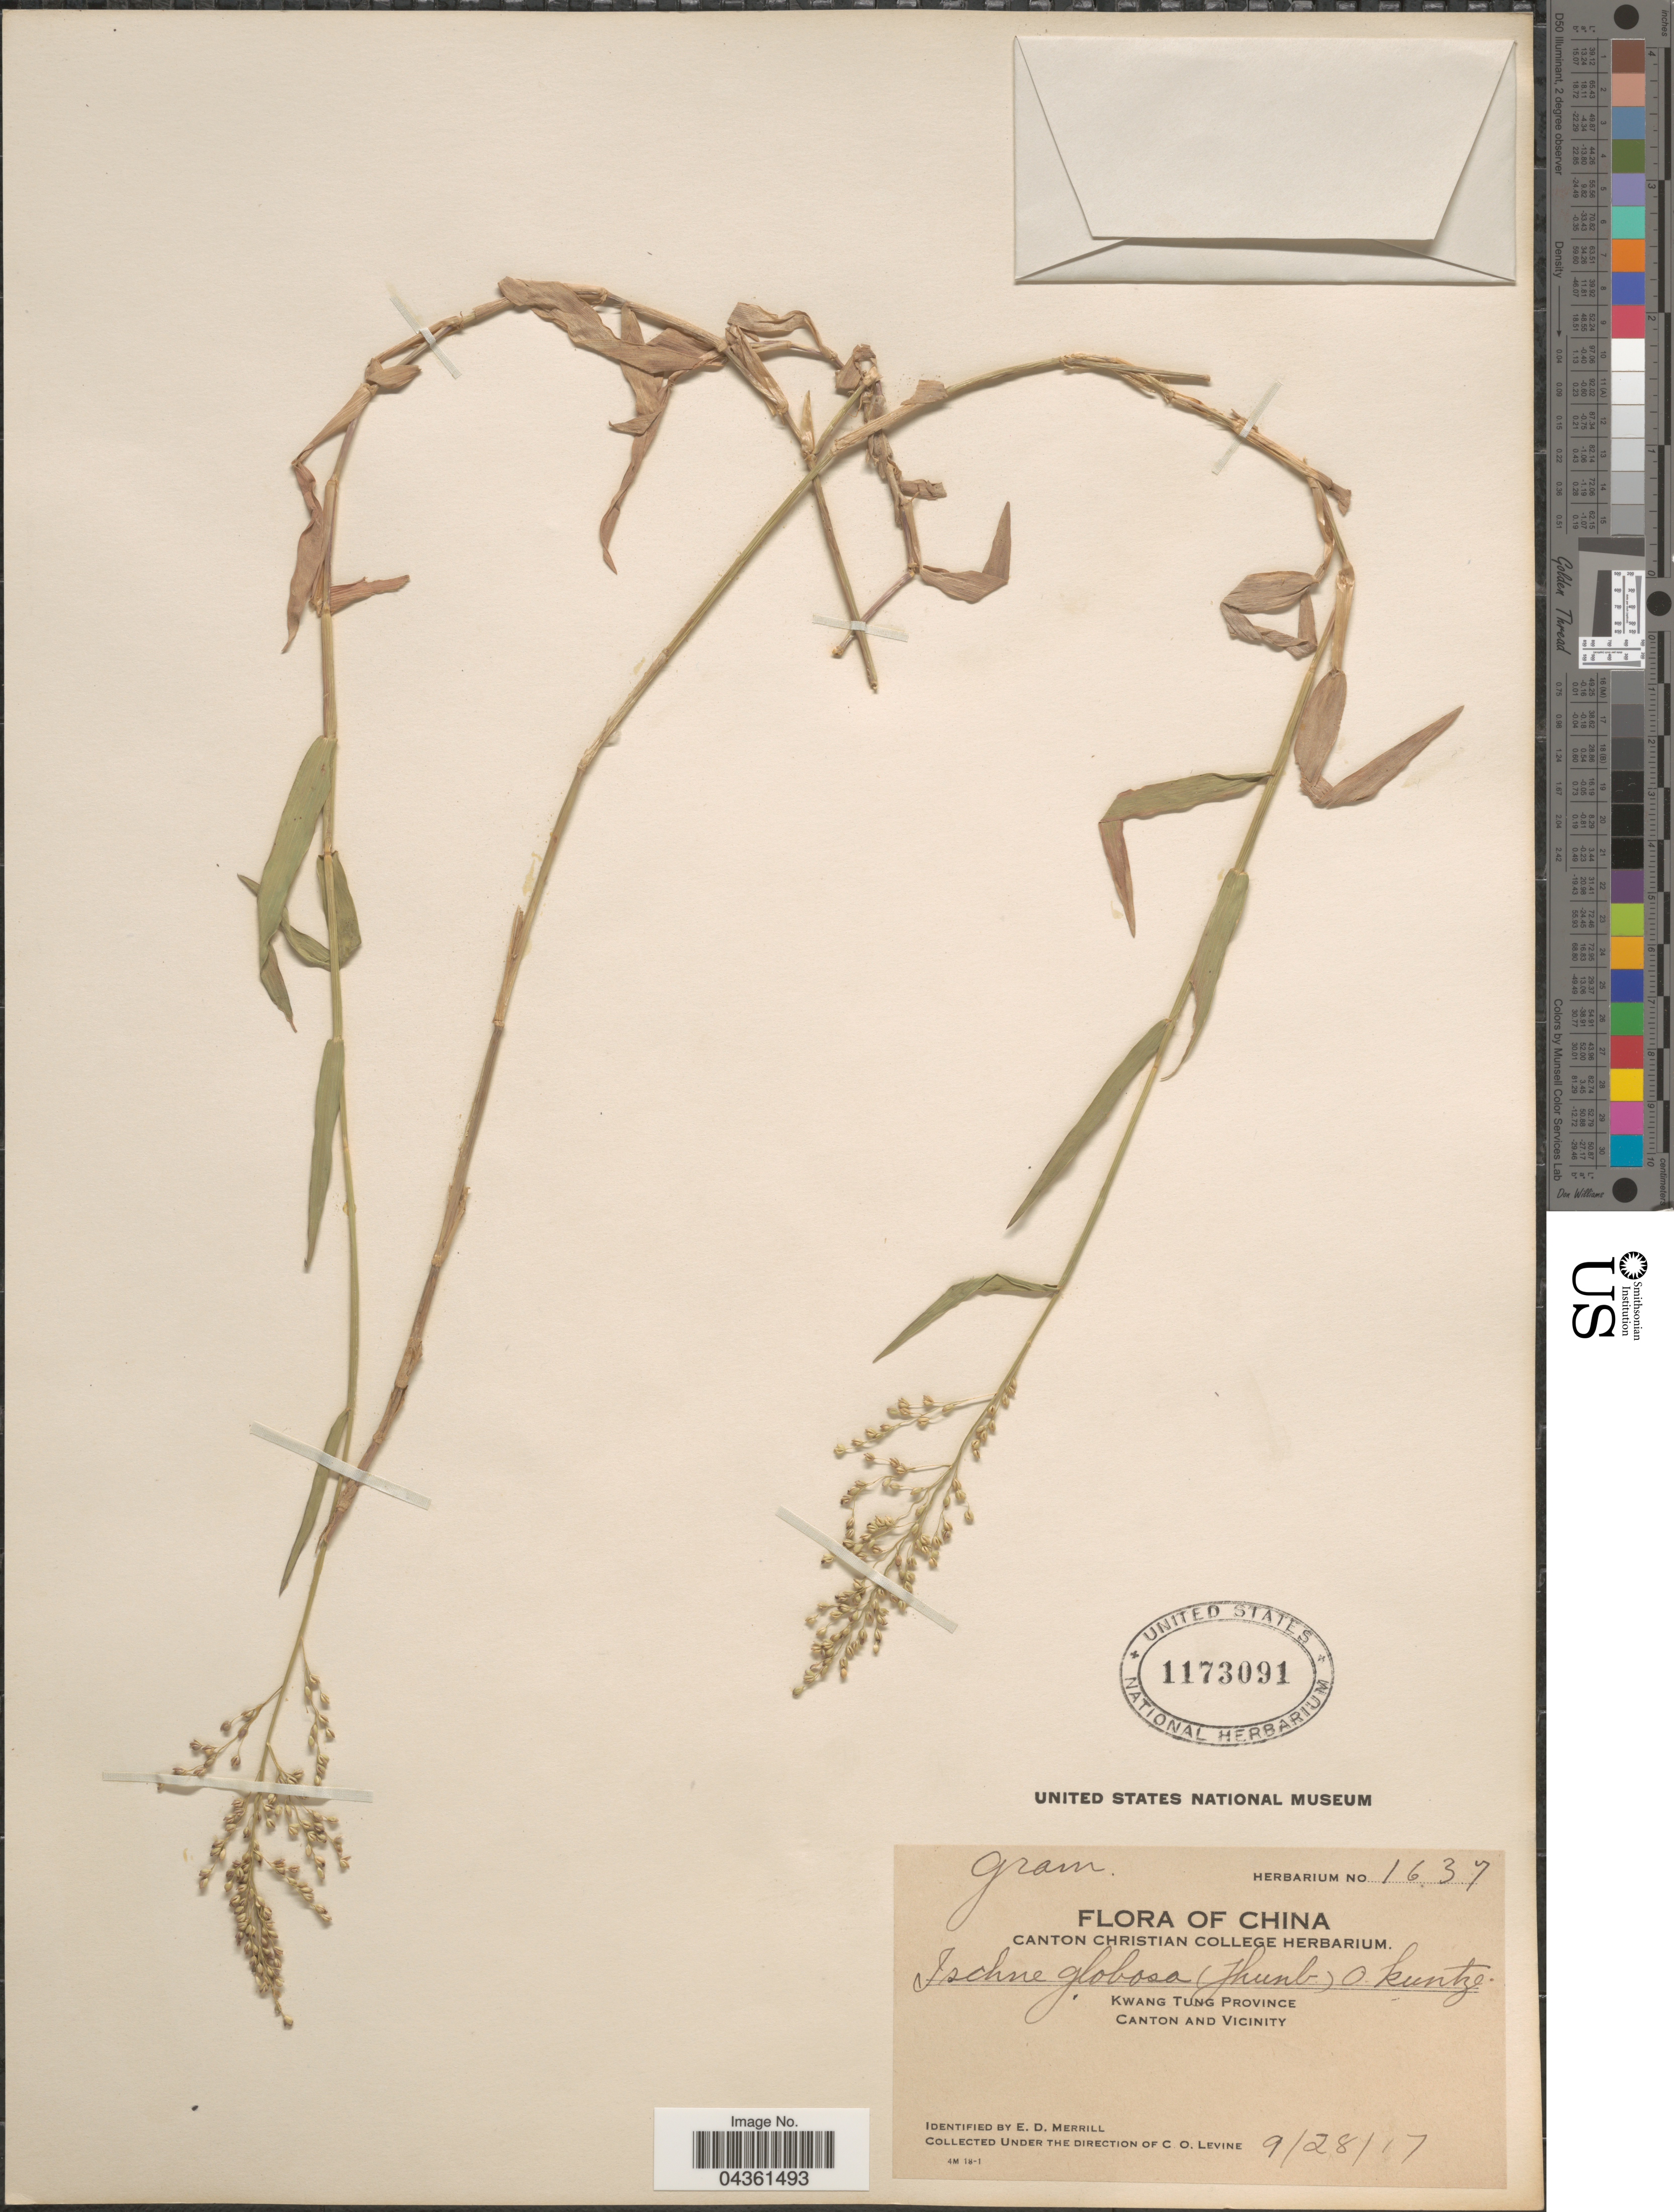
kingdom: Plantae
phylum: Tracheophyta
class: Liliopsida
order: Poales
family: Poaceae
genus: Isachne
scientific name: Isachne globosa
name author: (Thunb.) Kuntze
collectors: C. O. Levine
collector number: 1637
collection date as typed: Transcribed d/m/y: 28/9/17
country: China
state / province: Guangdong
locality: Kwang Tung Province. Canton and Vicinity.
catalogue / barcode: US 1173091